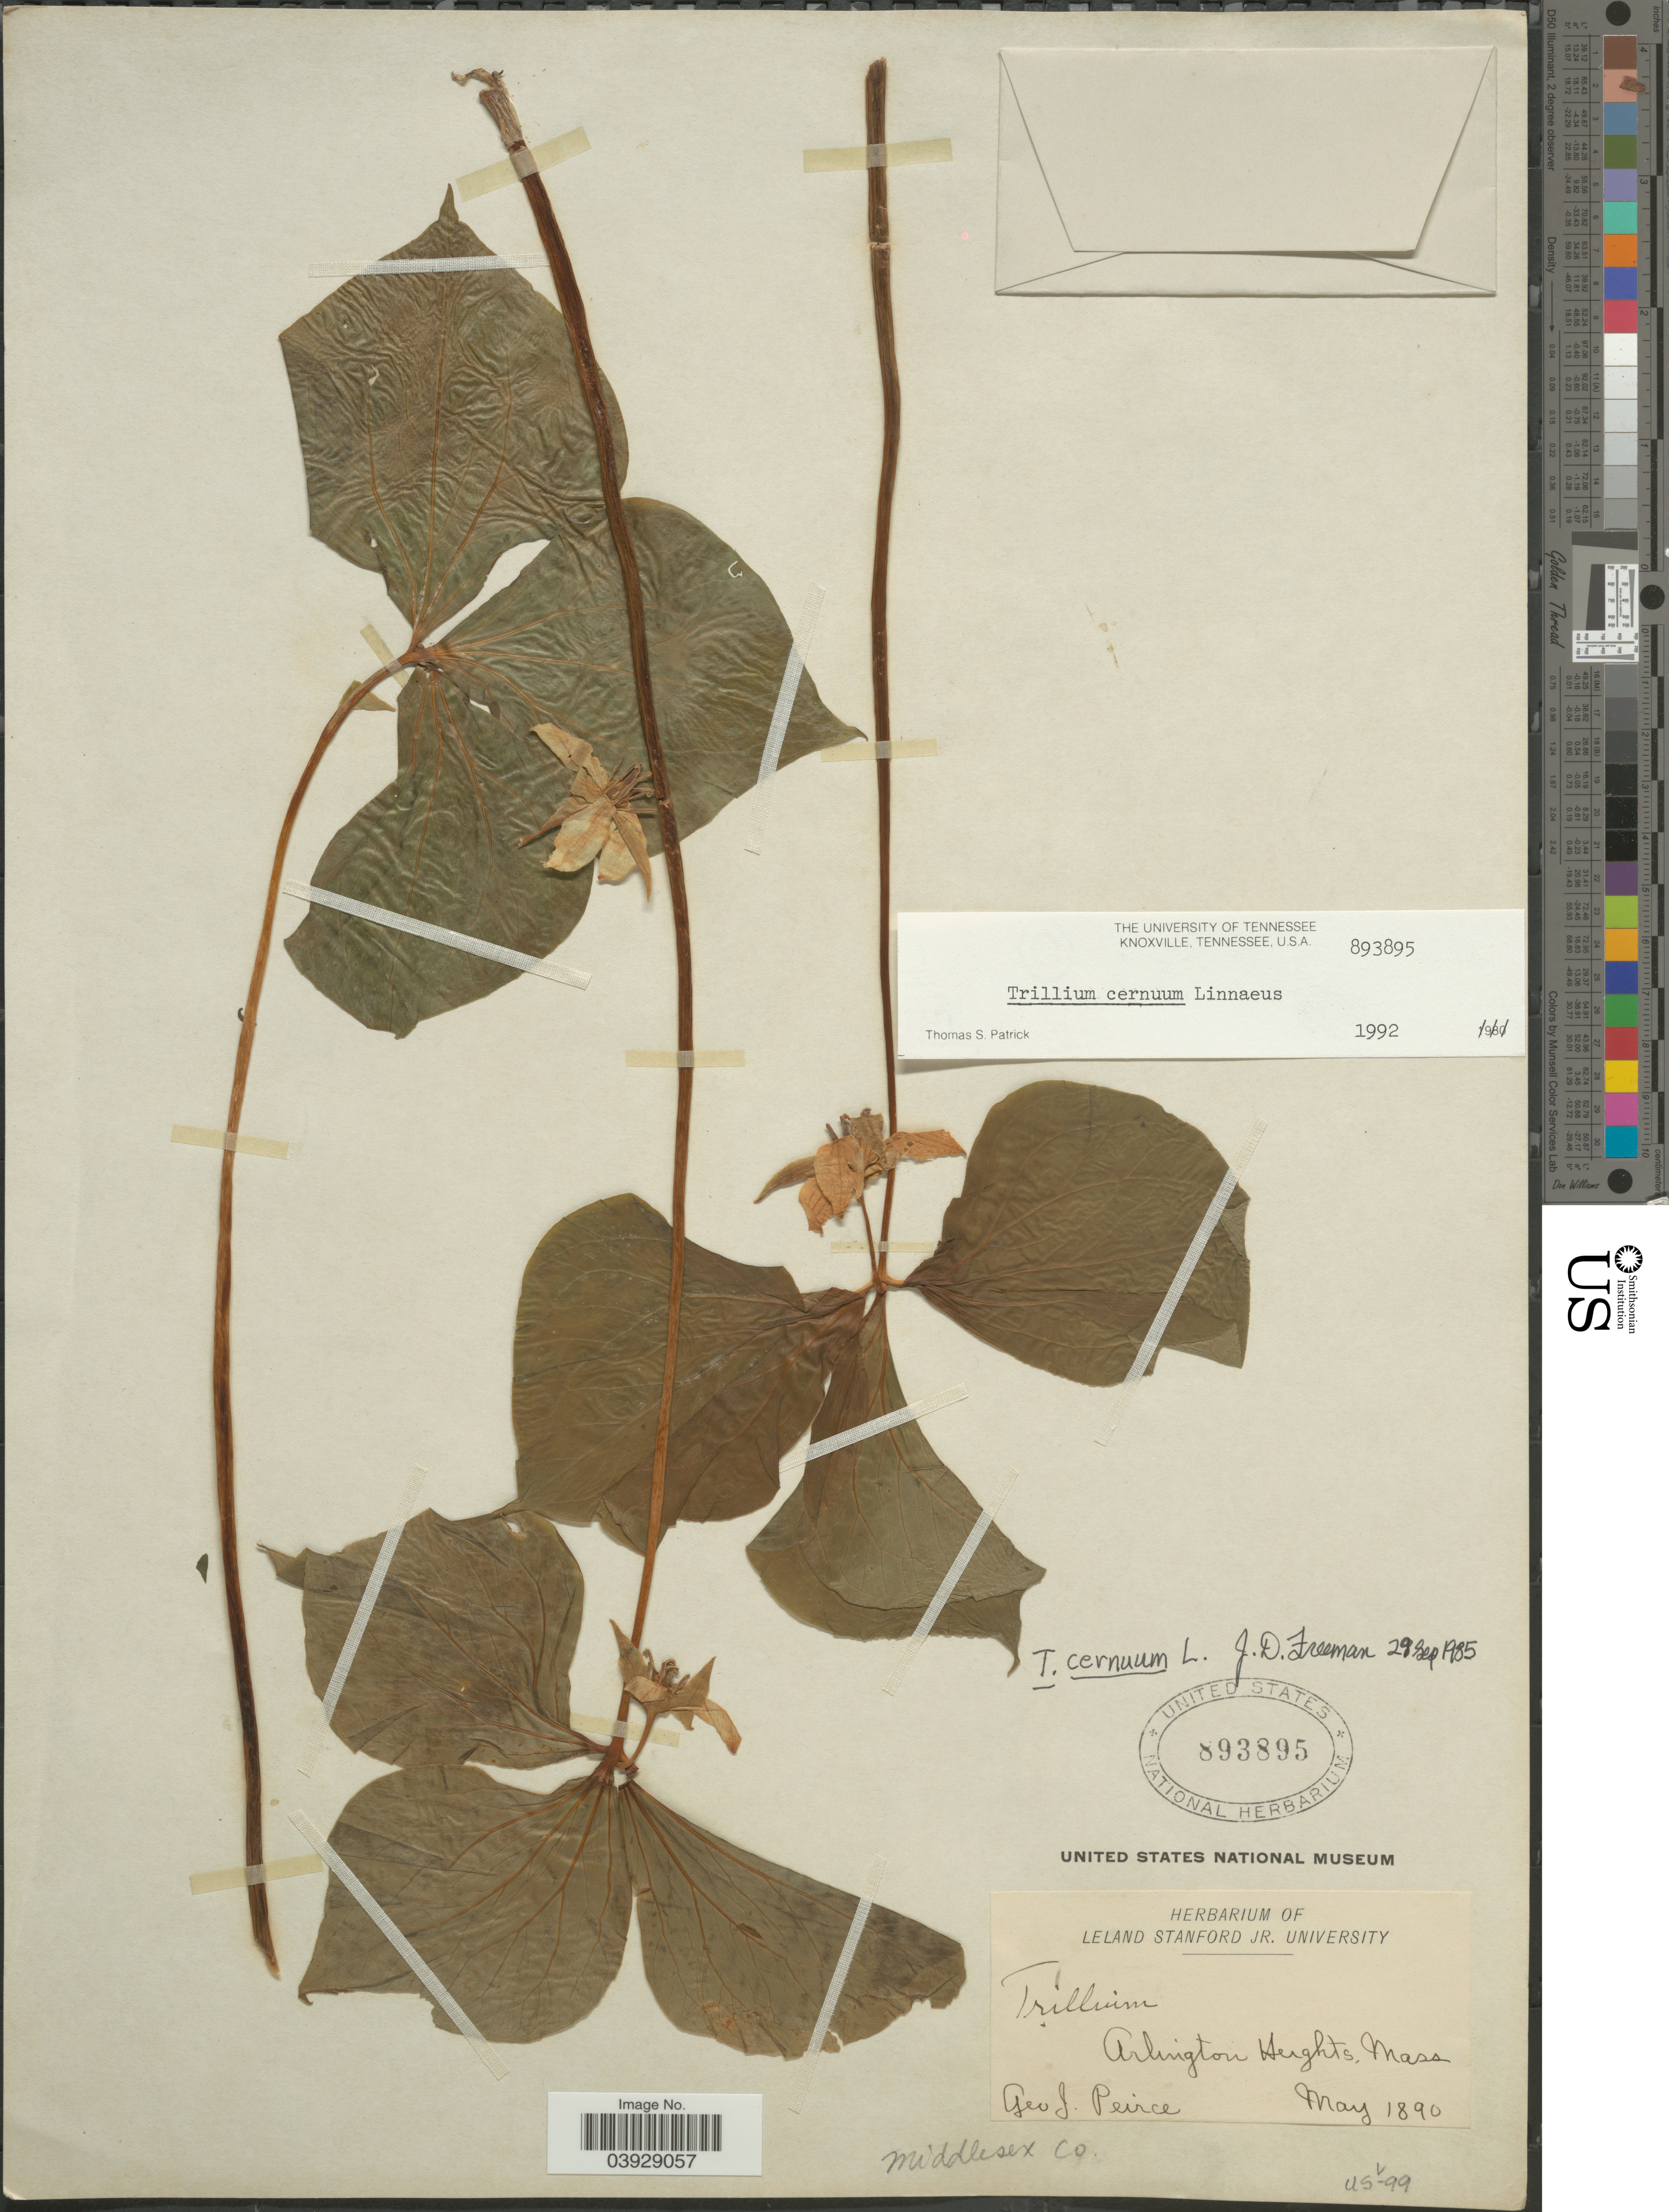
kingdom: Plantae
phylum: Tracheophyta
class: Liliopsida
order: Liliales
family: Melanthiaceae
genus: Trillium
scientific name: Trillium cernuum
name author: L.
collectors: G. Peirce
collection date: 1890-05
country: United States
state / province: Massachusetts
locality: Arlington Heights. Middlesex Co.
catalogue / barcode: US 893895